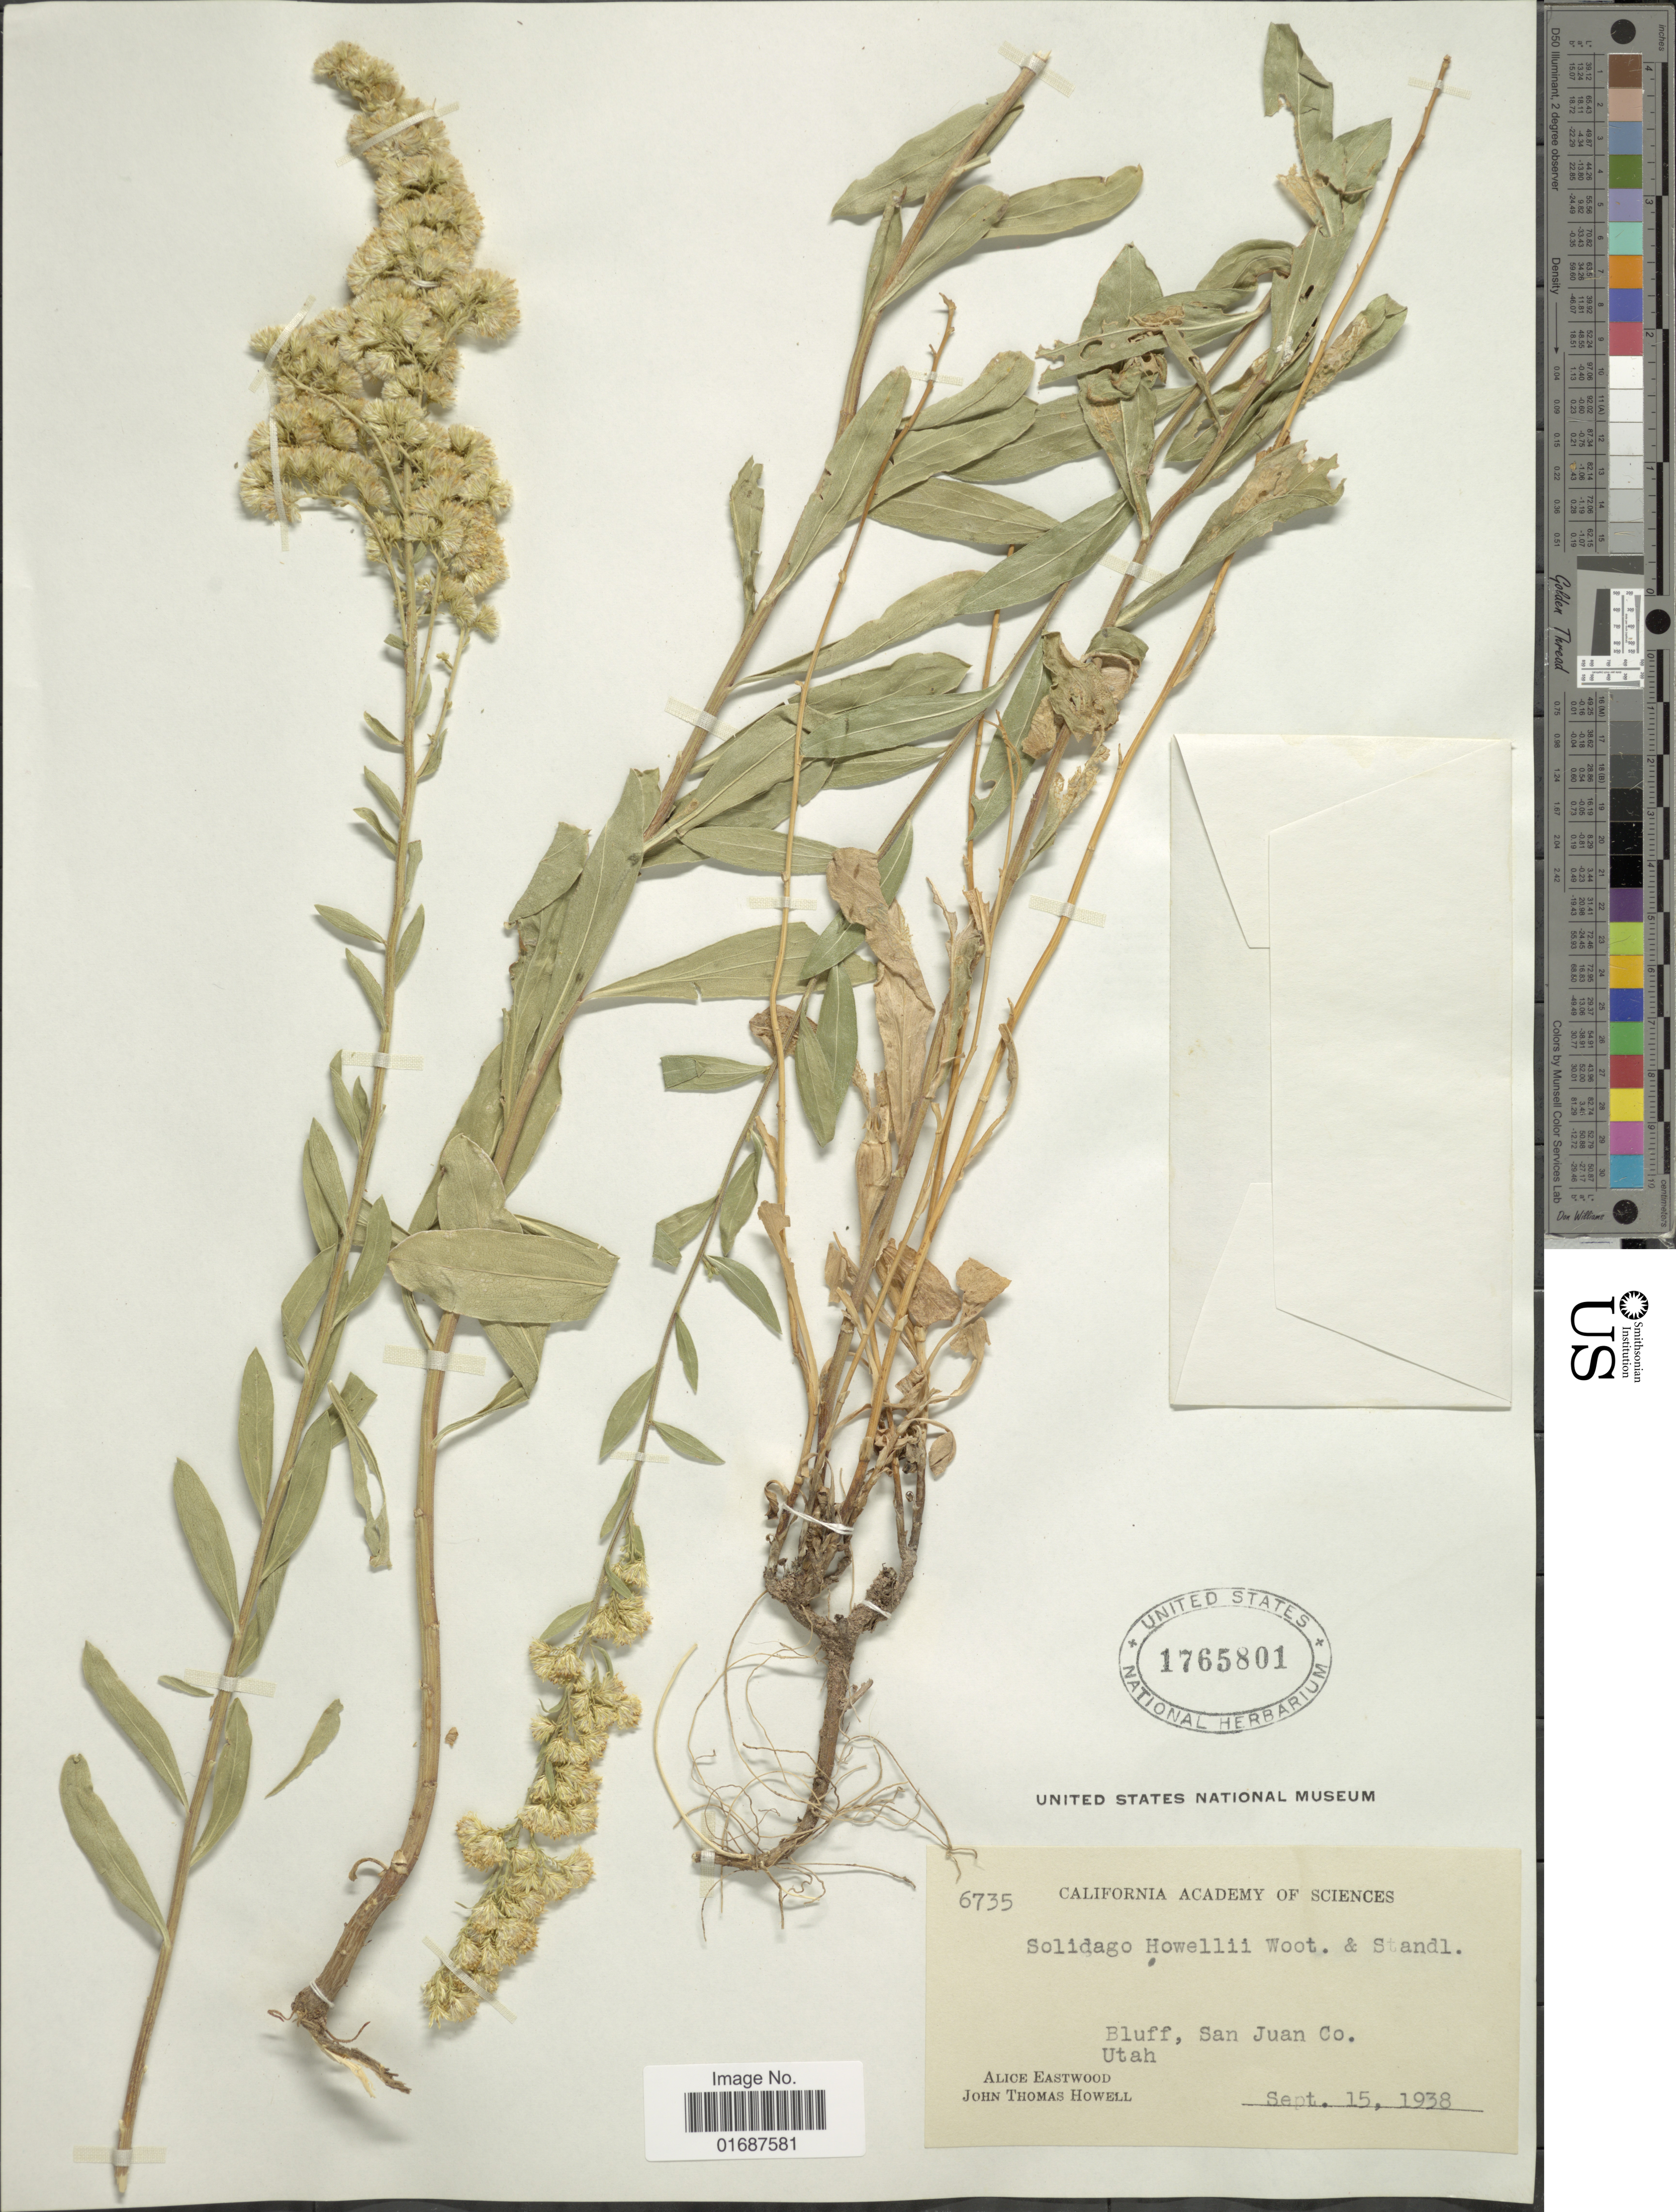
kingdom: Plantae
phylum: Tracheophyta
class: Magnoliopsida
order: Asterales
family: Asteraceae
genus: Solidago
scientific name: Solidago howellii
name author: Wooton & Standl.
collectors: A. Eastwood & J. T. Howell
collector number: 6735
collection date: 1938-09-15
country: United States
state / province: Utah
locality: Bluff, San Juan Co.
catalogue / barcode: US 1765801